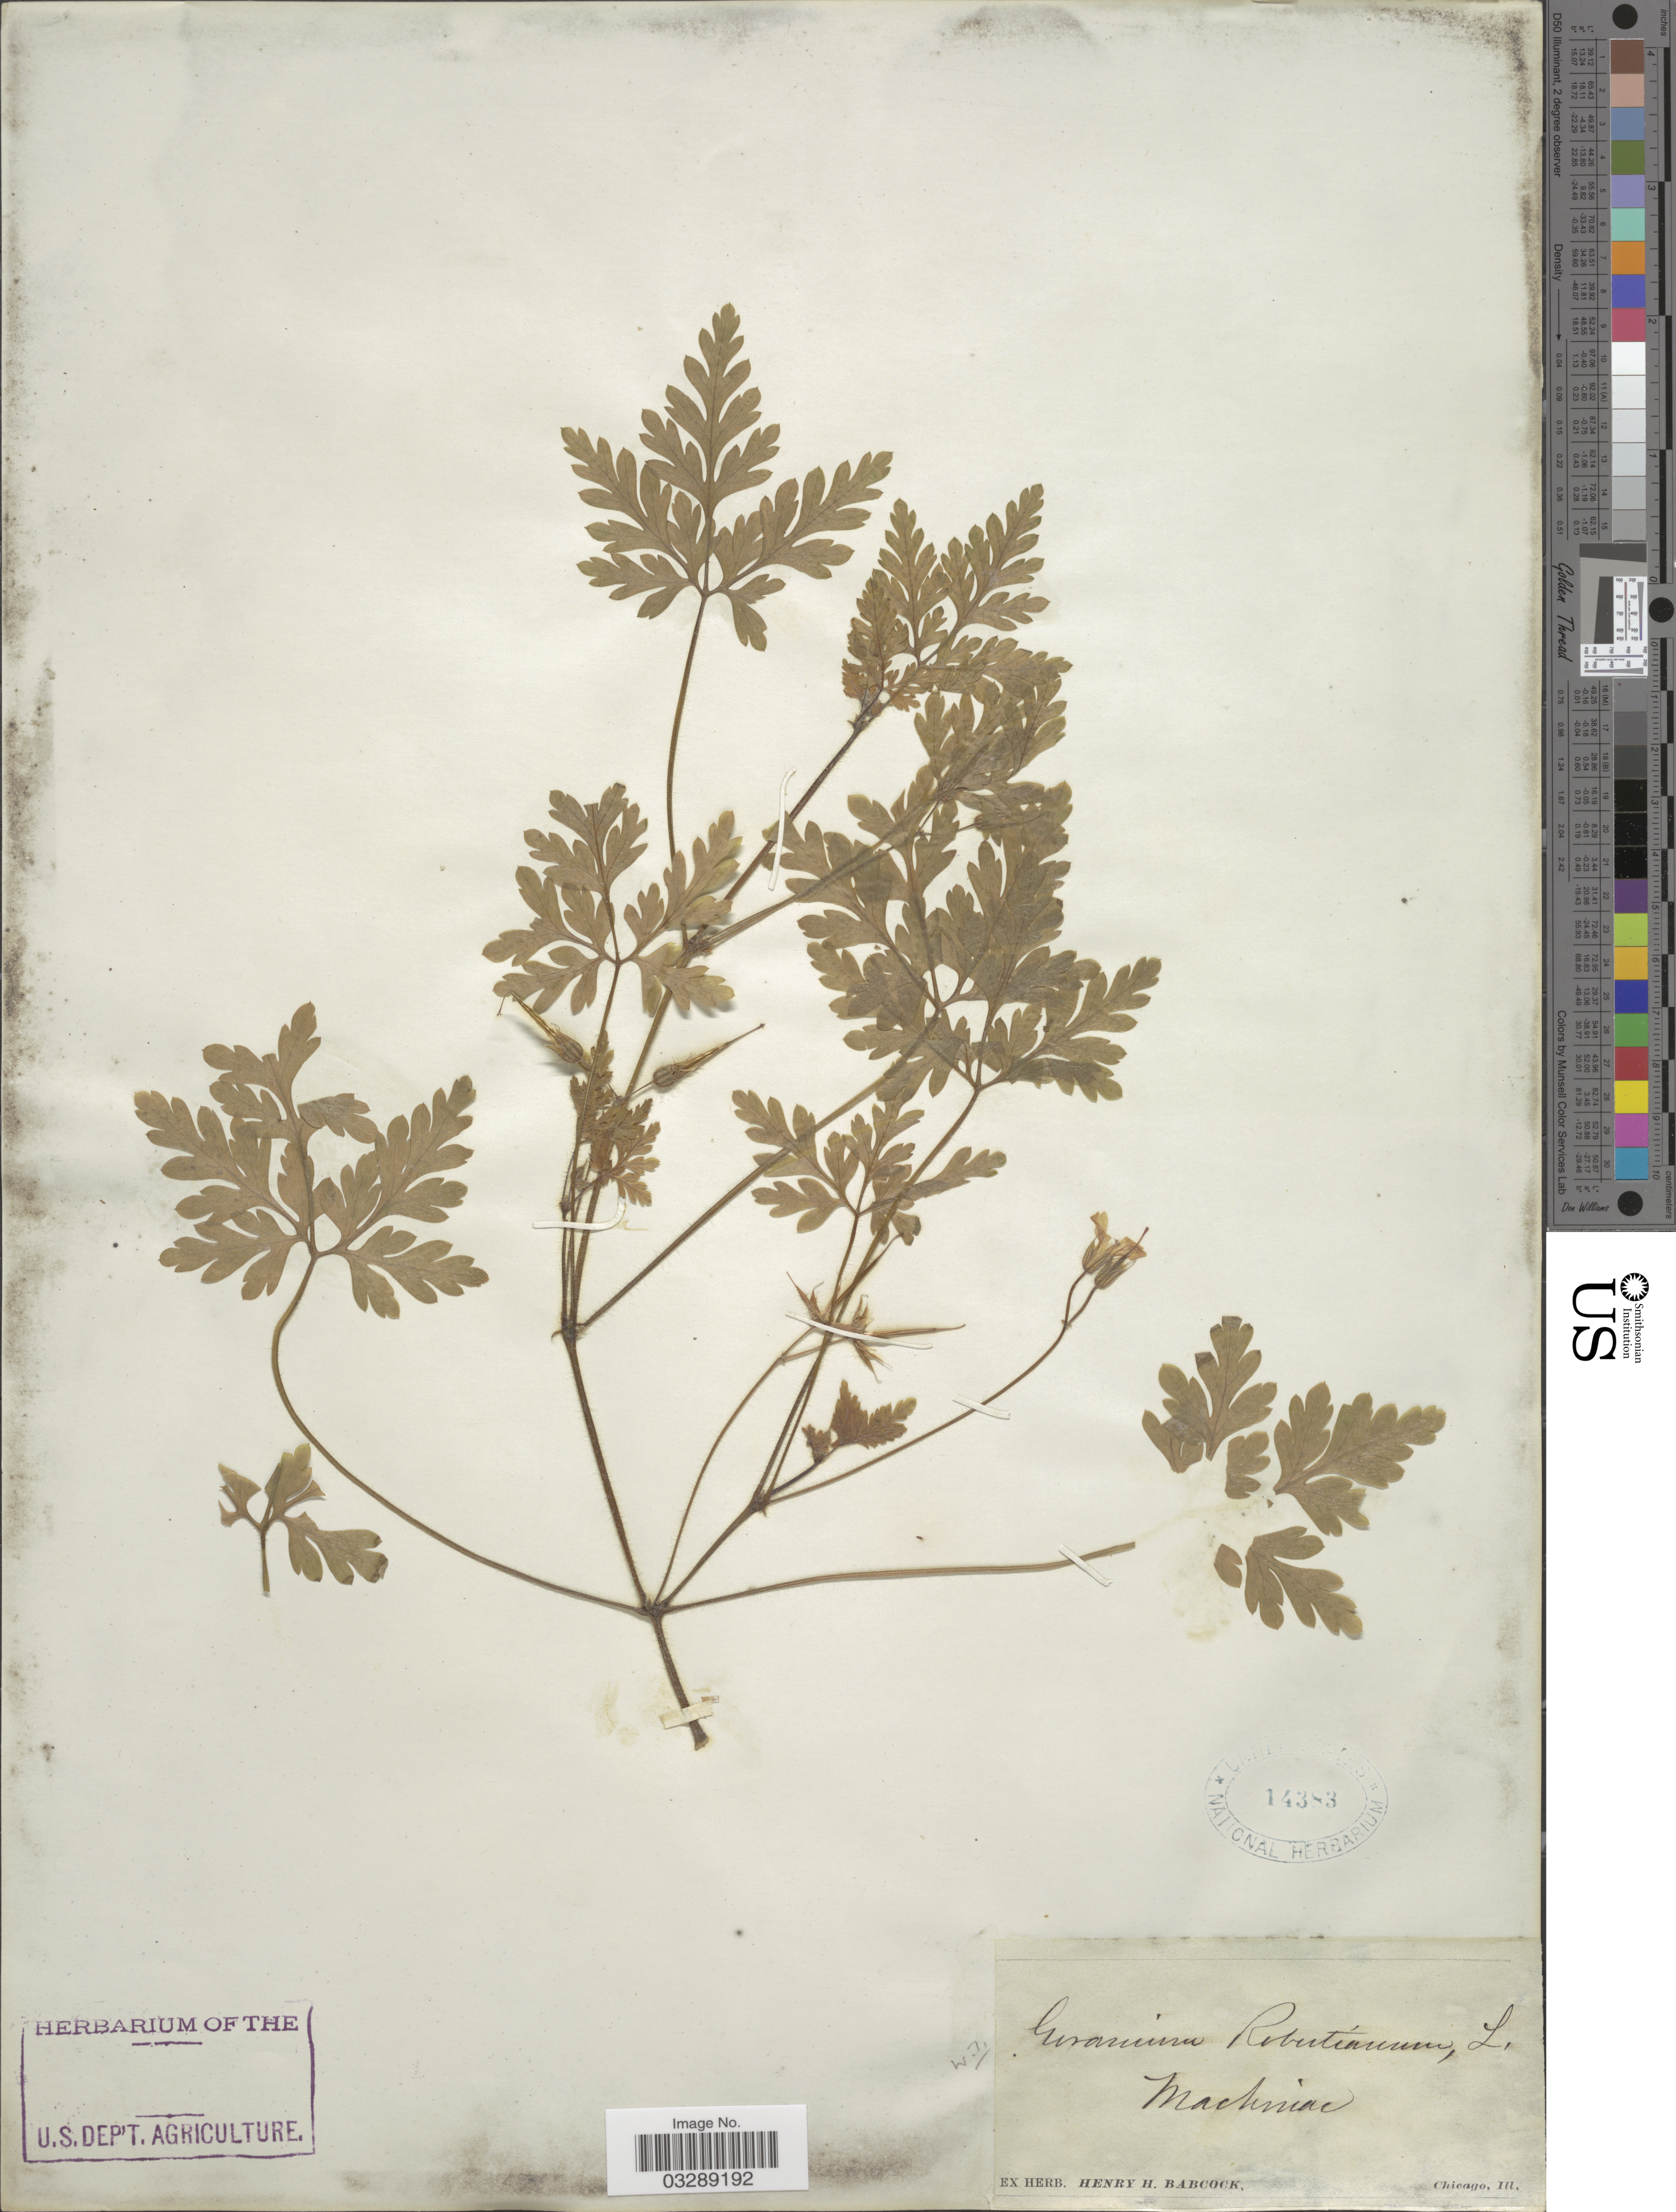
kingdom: Plantae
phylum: Tracheophyta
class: Magnoliopsida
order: Geraniales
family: Geraniaceae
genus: Geranium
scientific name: Geranium robertianum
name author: L.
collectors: ex herb. Henry Homes Babcock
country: United States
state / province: Illinois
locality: Mackinaw.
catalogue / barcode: US 14383